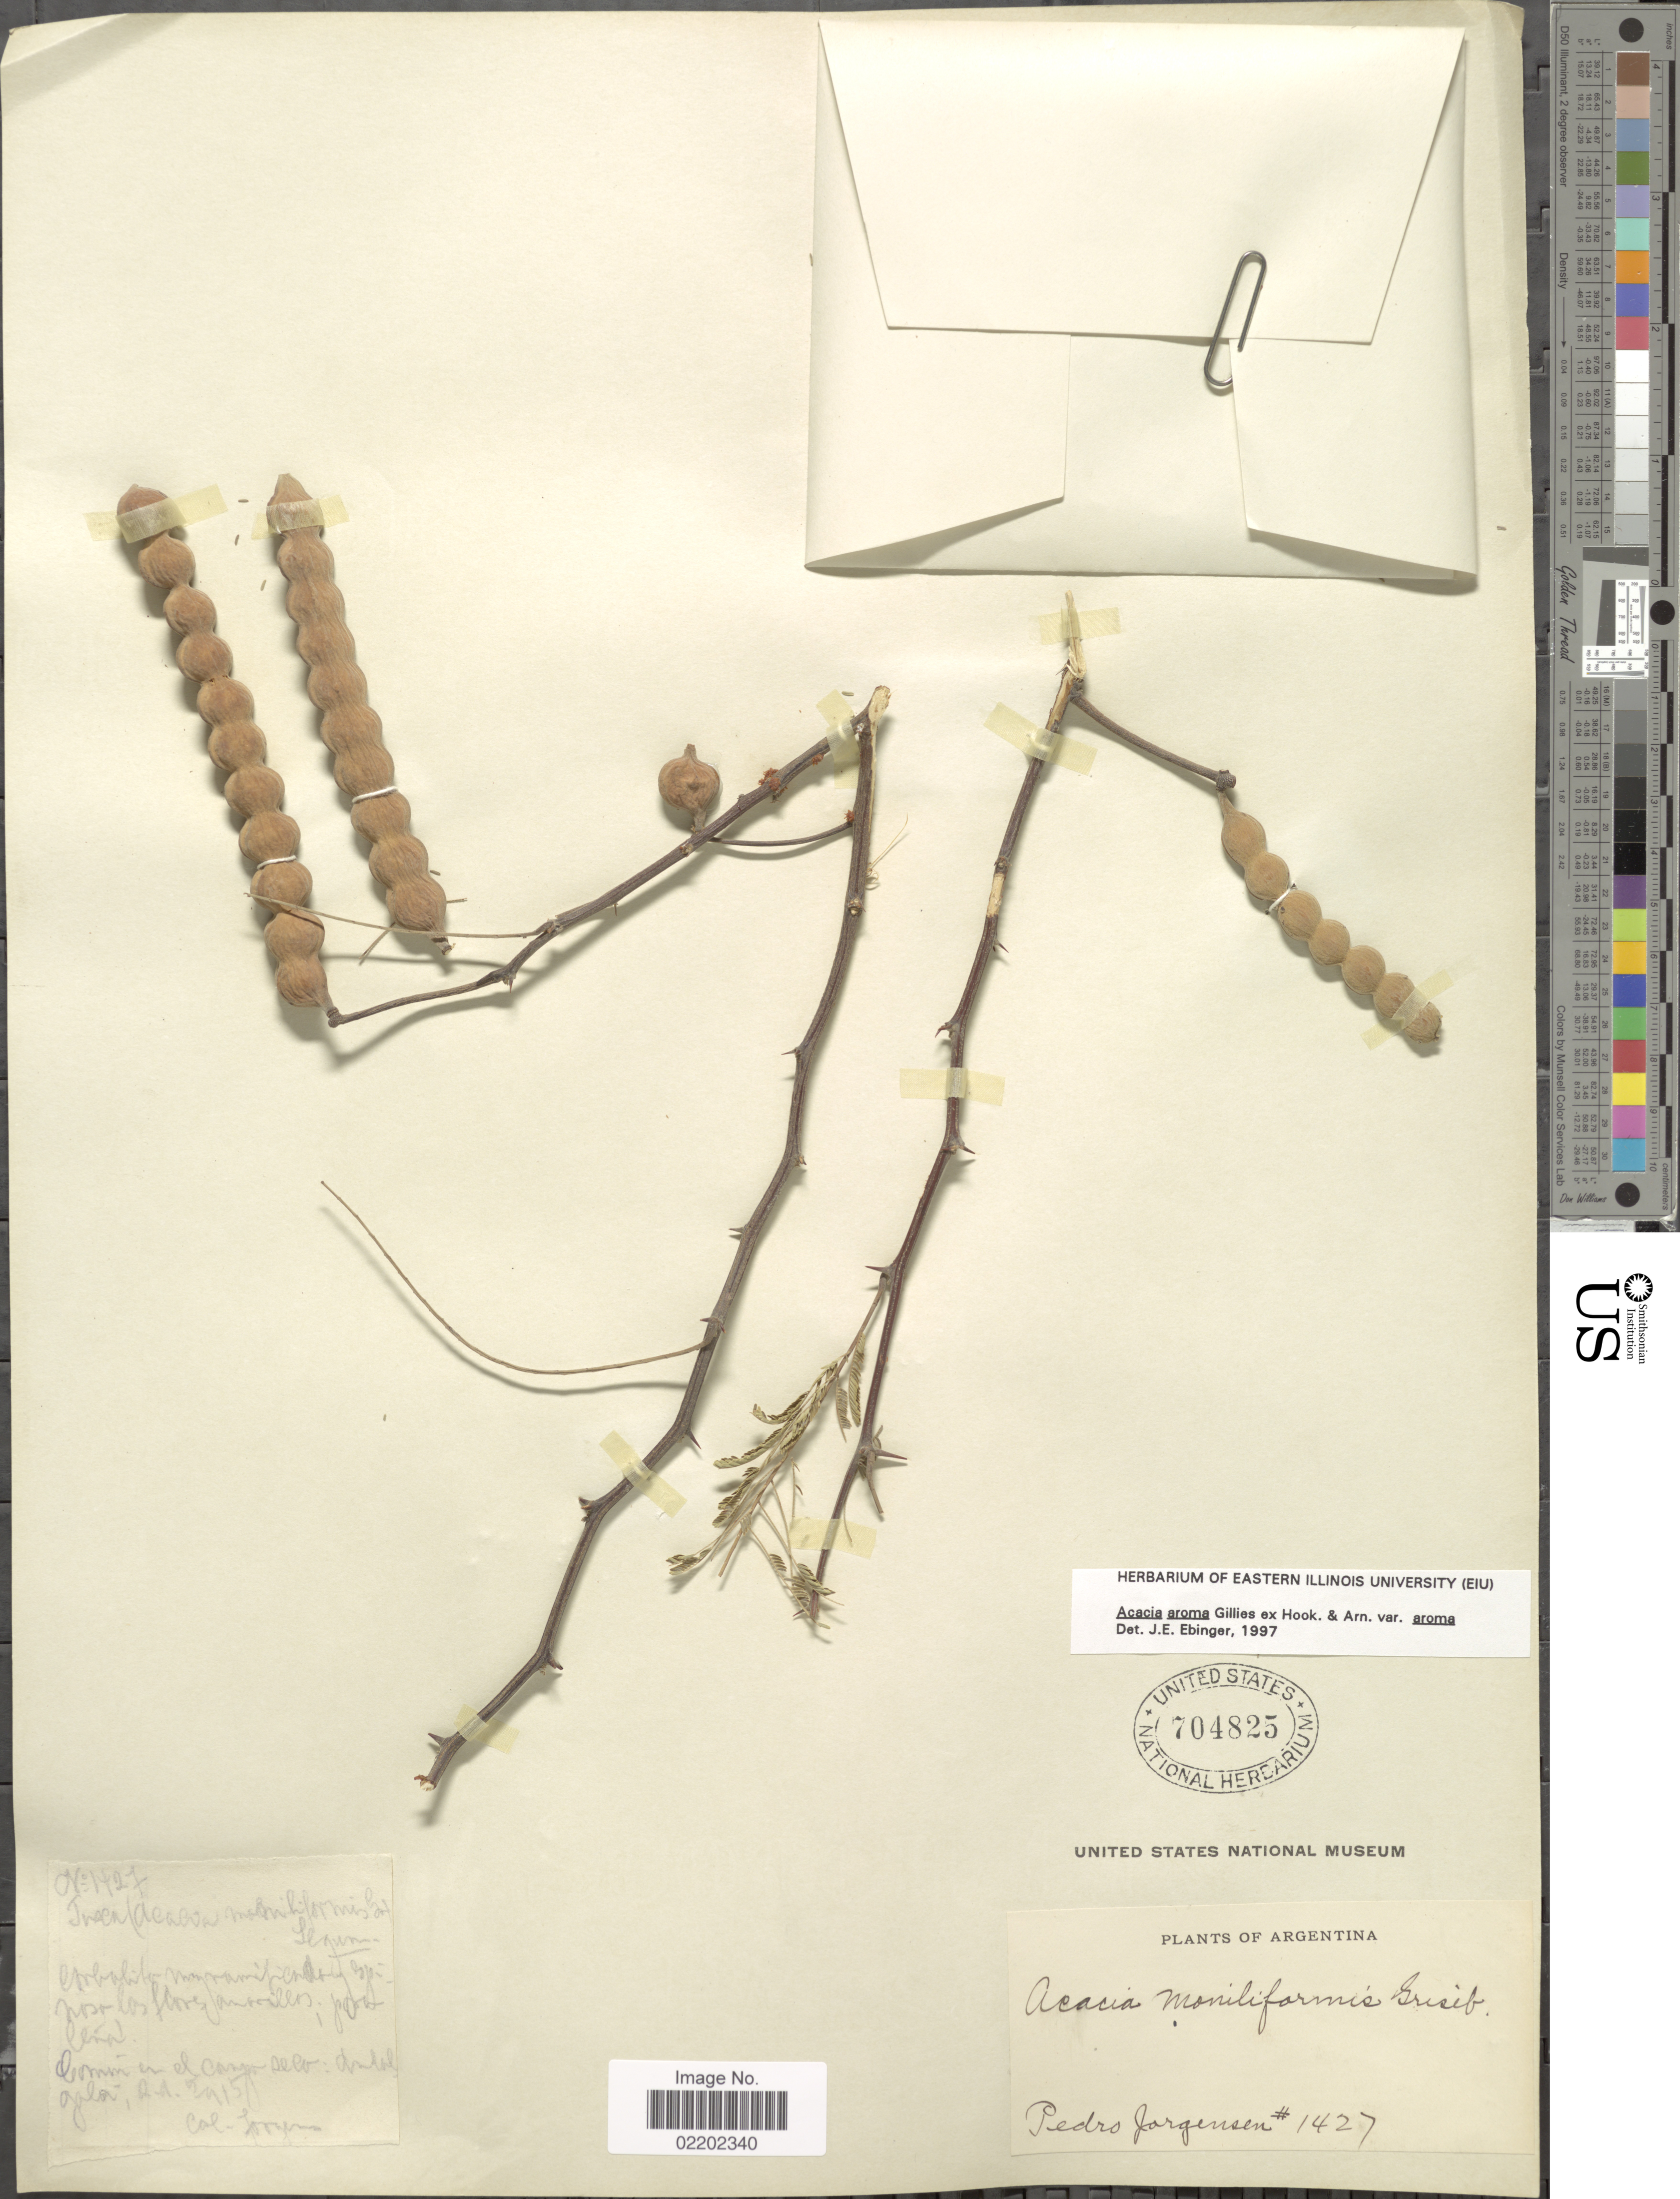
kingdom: Plantae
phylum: Tracheophyta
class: Magnoliopsida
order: Fabales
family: Fabaceae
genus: Vachellia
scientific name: Vachellia aroma var. aroma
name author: (Gillies ex Hook. & Arn.) Seigler & Ebinger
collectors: P. Jörgensen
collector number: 1427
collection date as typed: Transcribed d/m/y: 21/9/15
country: Argentina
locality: Andagala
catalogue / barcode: US 704825